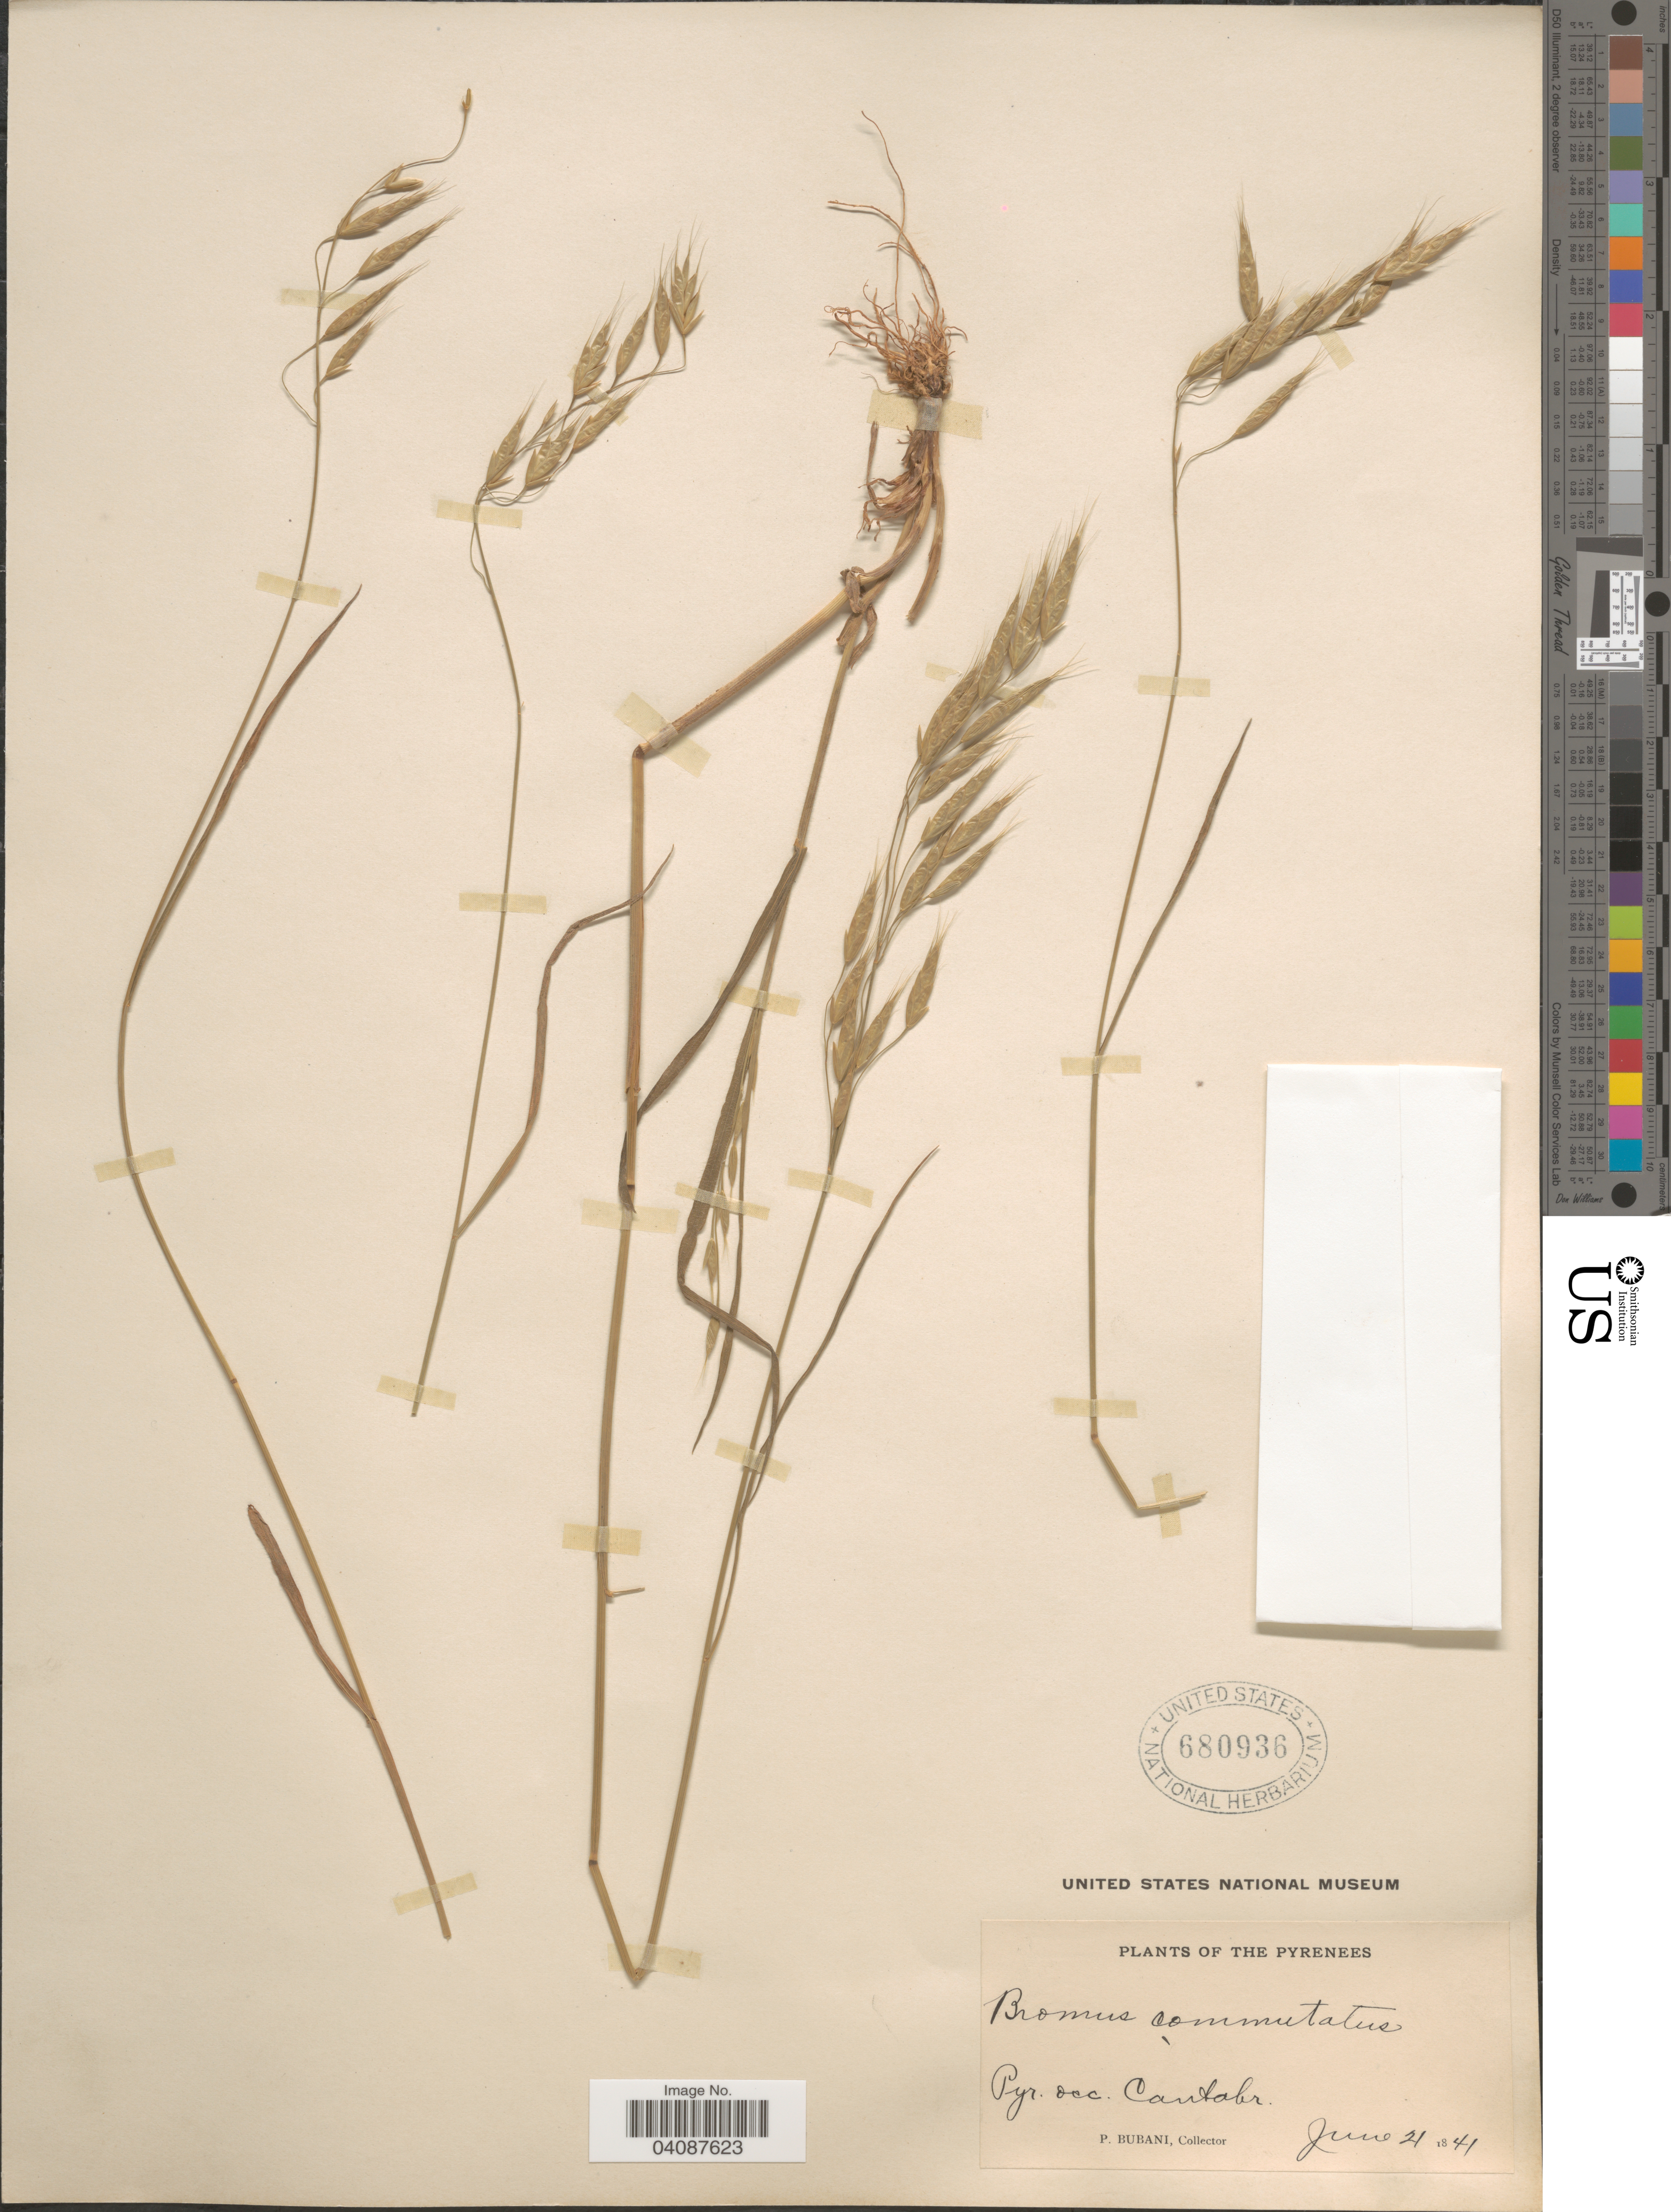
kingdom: Plantae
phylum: Tracheophyta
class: Liliopsida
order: Poales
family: Poaceae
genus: Bromus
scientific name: Bromus commutatus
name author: Schrad.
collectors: P. Bubani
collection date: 1841-06-21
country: Spain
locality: Pyrenees. Pyr. occ. Cantabr.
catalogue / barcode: US 680936